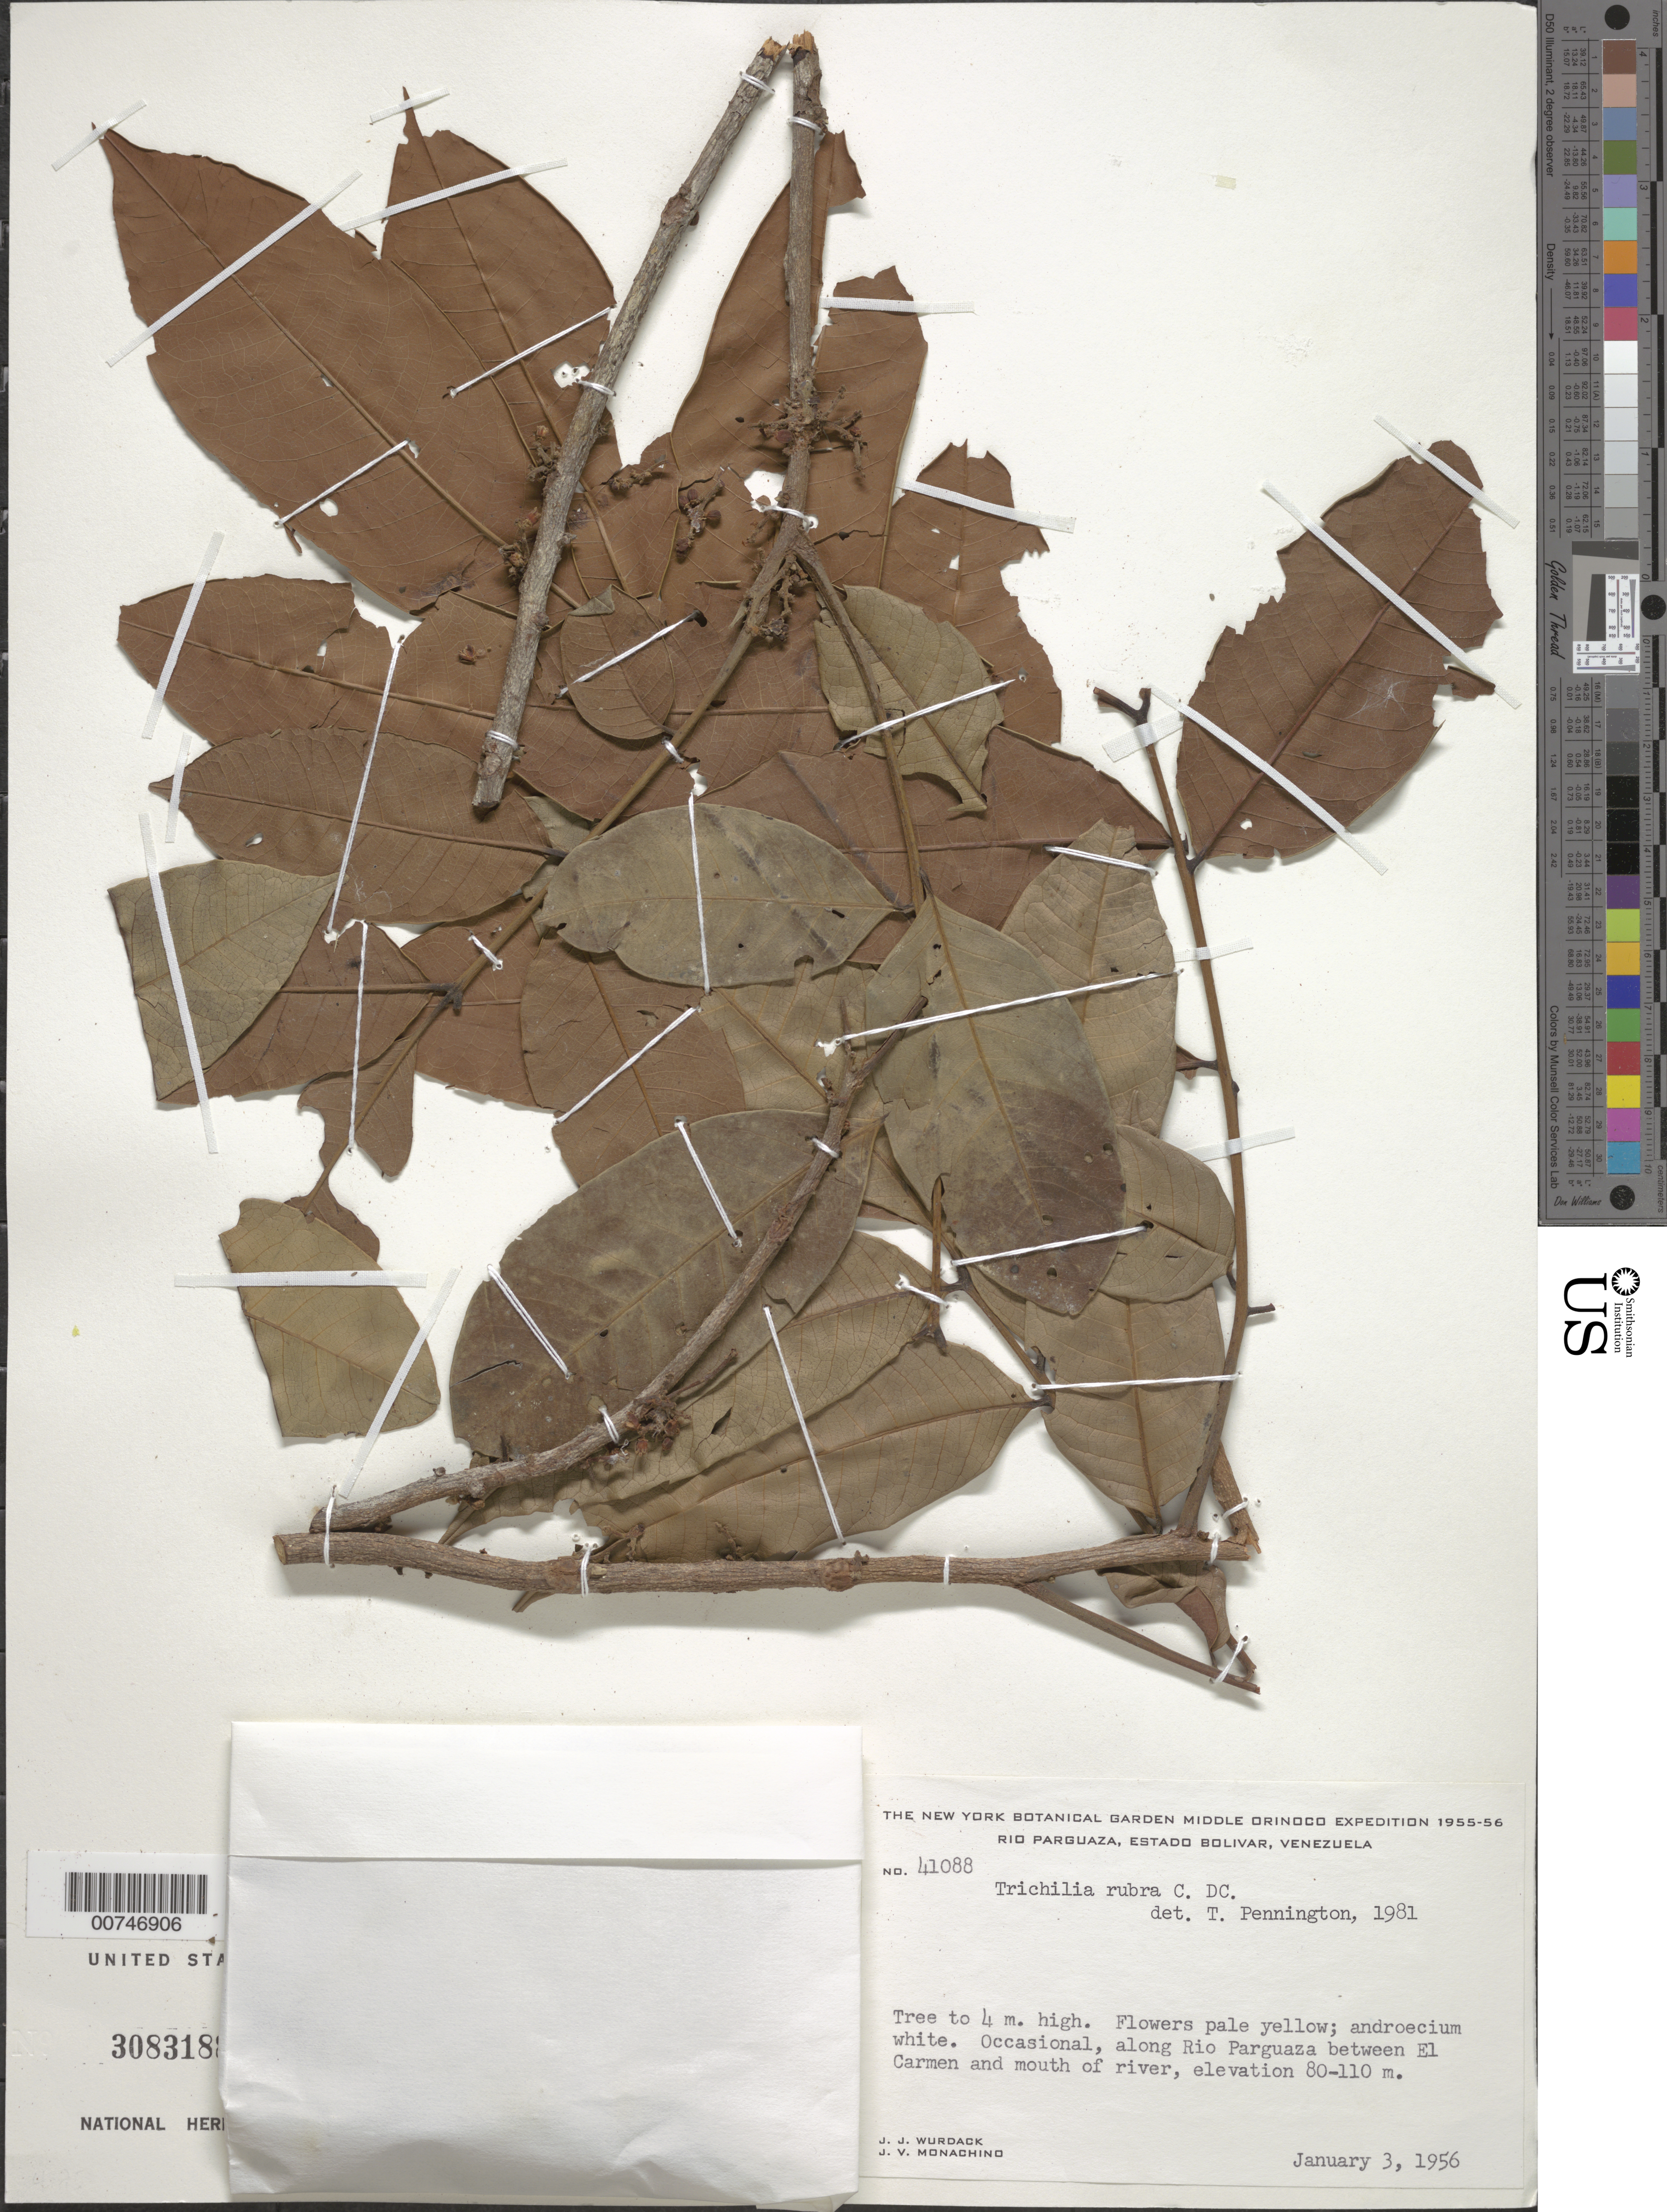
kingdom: Plantae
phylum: Tracheophyta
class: Magnoliopsida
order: Sapindales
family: Meliaceae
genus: Trichilia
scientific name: Trichilia rubra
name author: C. DC.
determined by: Pennington, T. D., (K)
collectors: J. J. Wurdack & J. V. Monachino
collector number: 41088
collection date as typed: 3-Jan-56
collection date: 1956-01-03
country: Venezuela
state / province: Bolívar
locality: Río Parguaza, along river between mouth & El Carmen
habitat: Along river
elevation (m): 80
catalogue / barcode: US 3083188